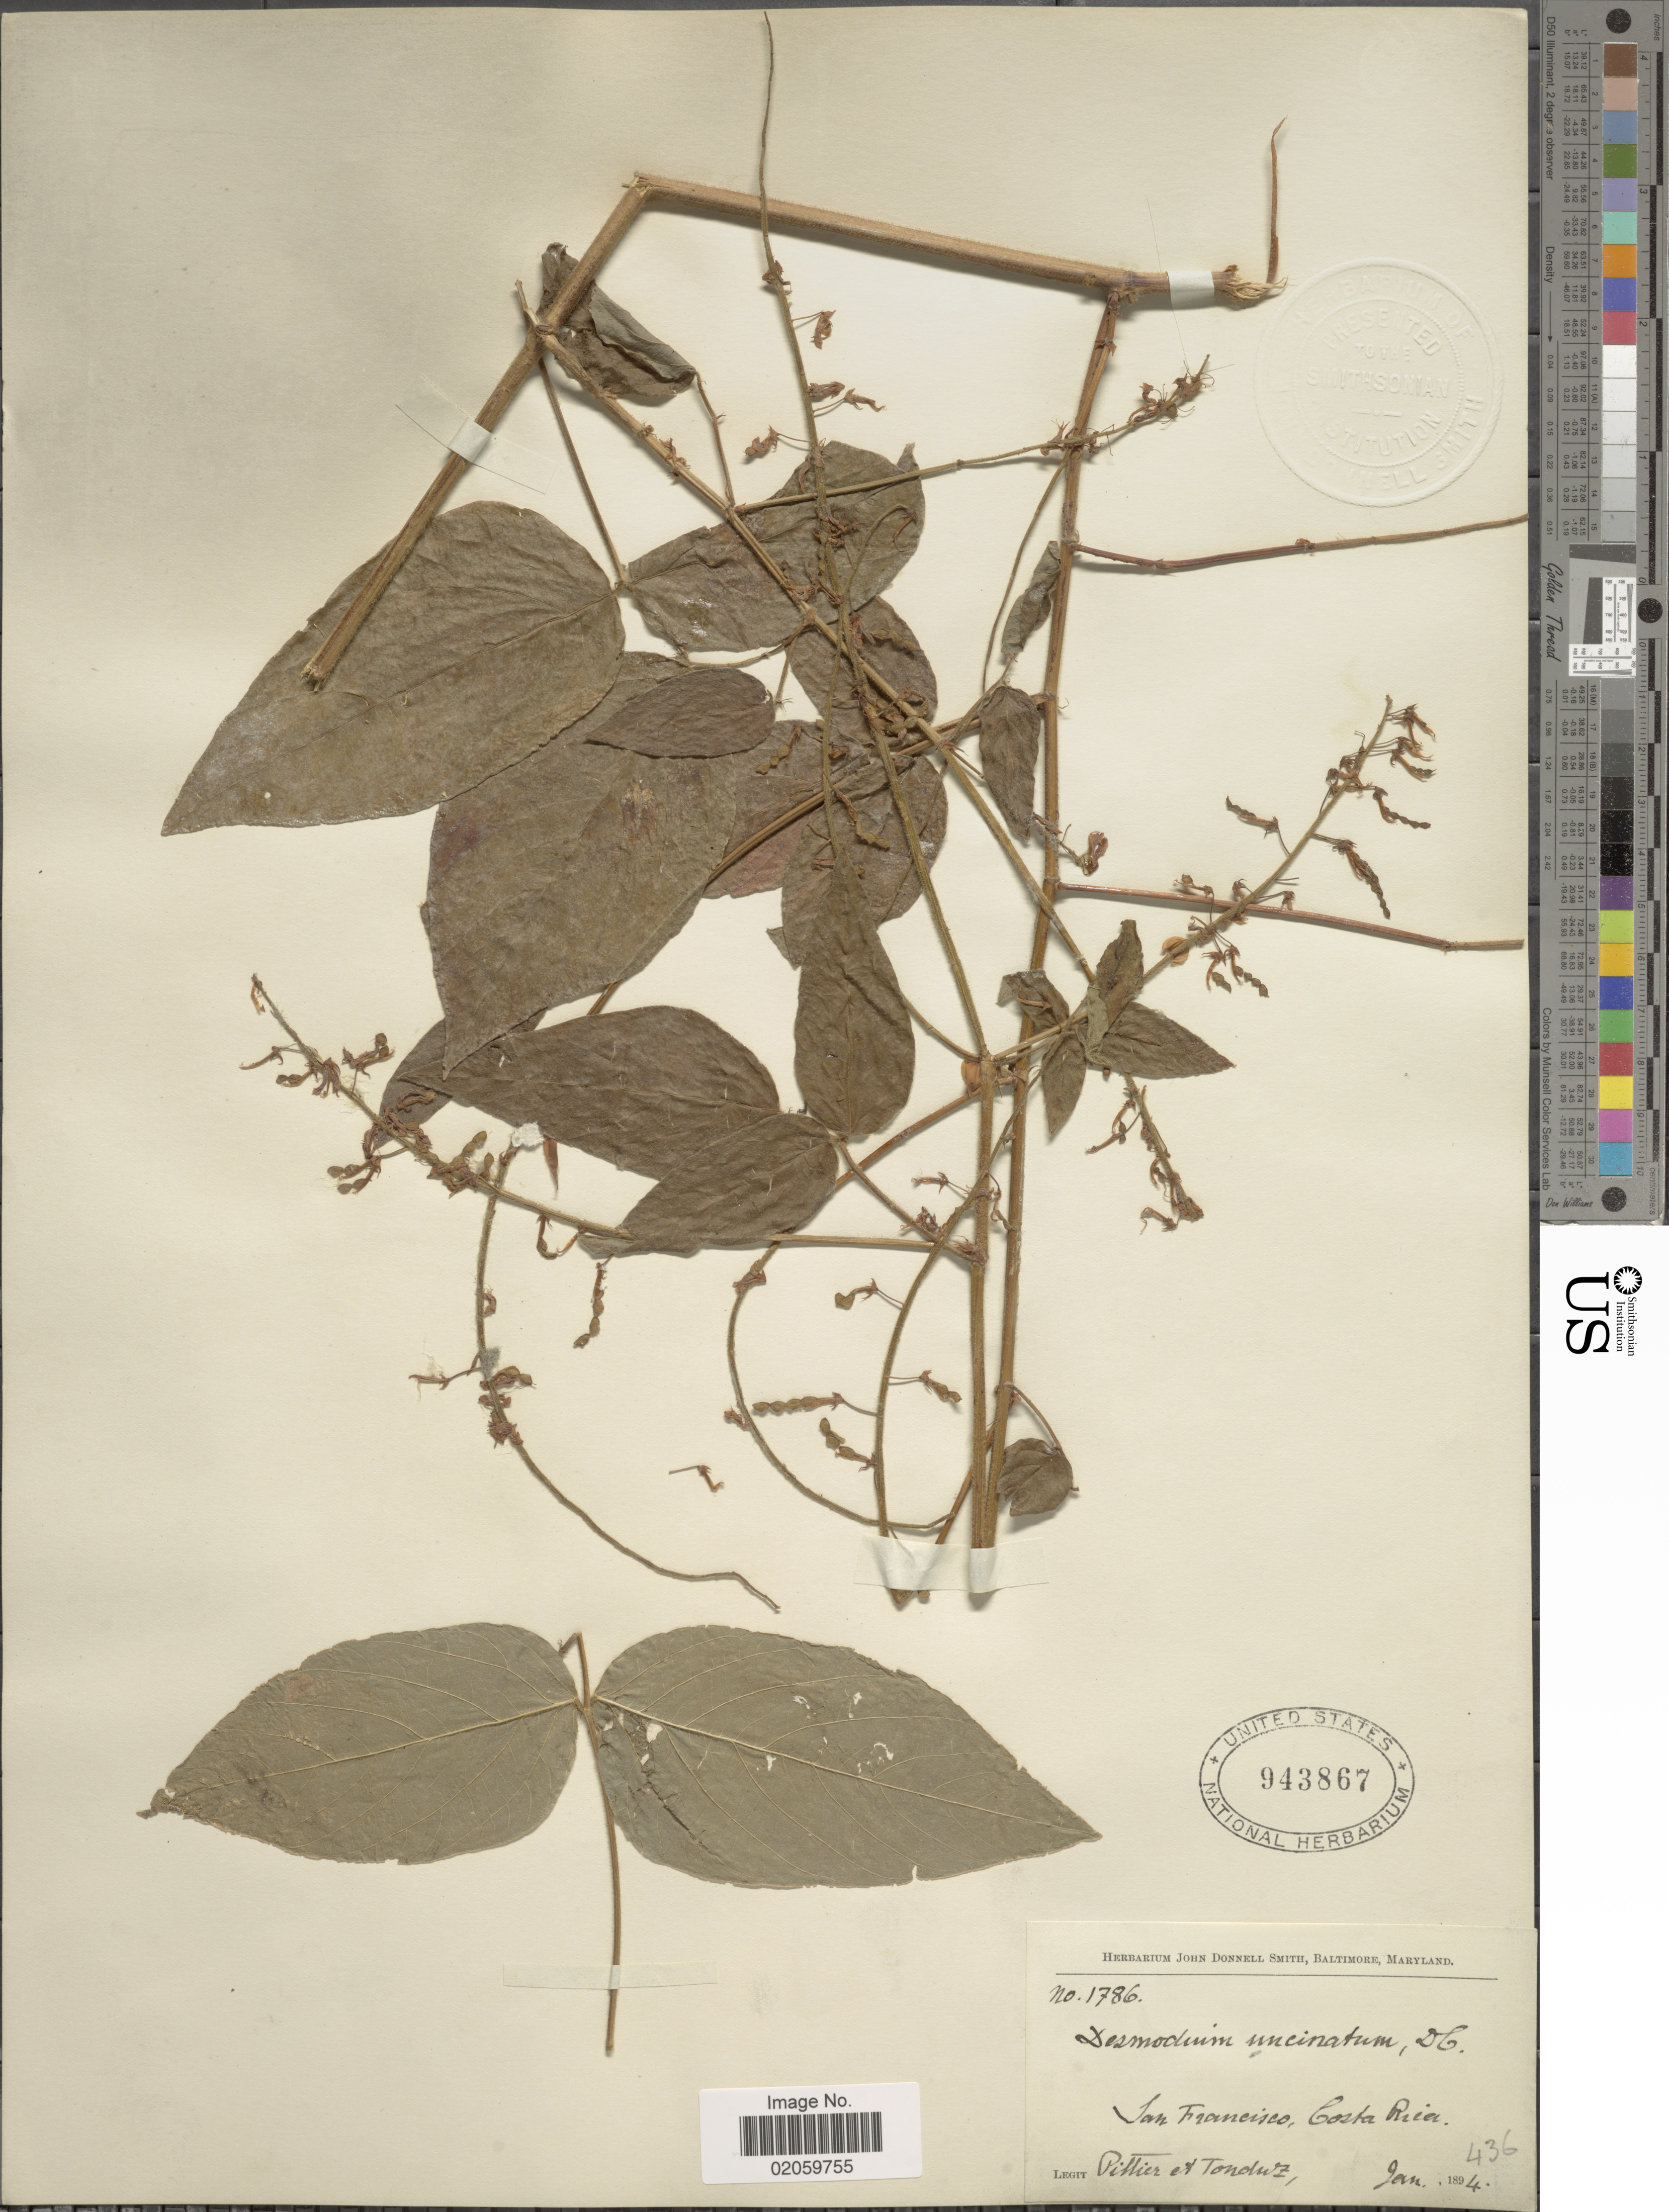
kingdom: Plantae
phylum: Tracheophyta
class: Magnoliopsida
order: Fabales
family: Fabaceae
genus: Desmodium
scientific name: Desmodium intortum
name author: (Mill.) Urb.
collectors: Pittier, -- & A. Tonduz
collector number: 1786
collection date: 1894-01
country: Costa Rica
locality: San Francisco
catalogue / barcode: US 943867